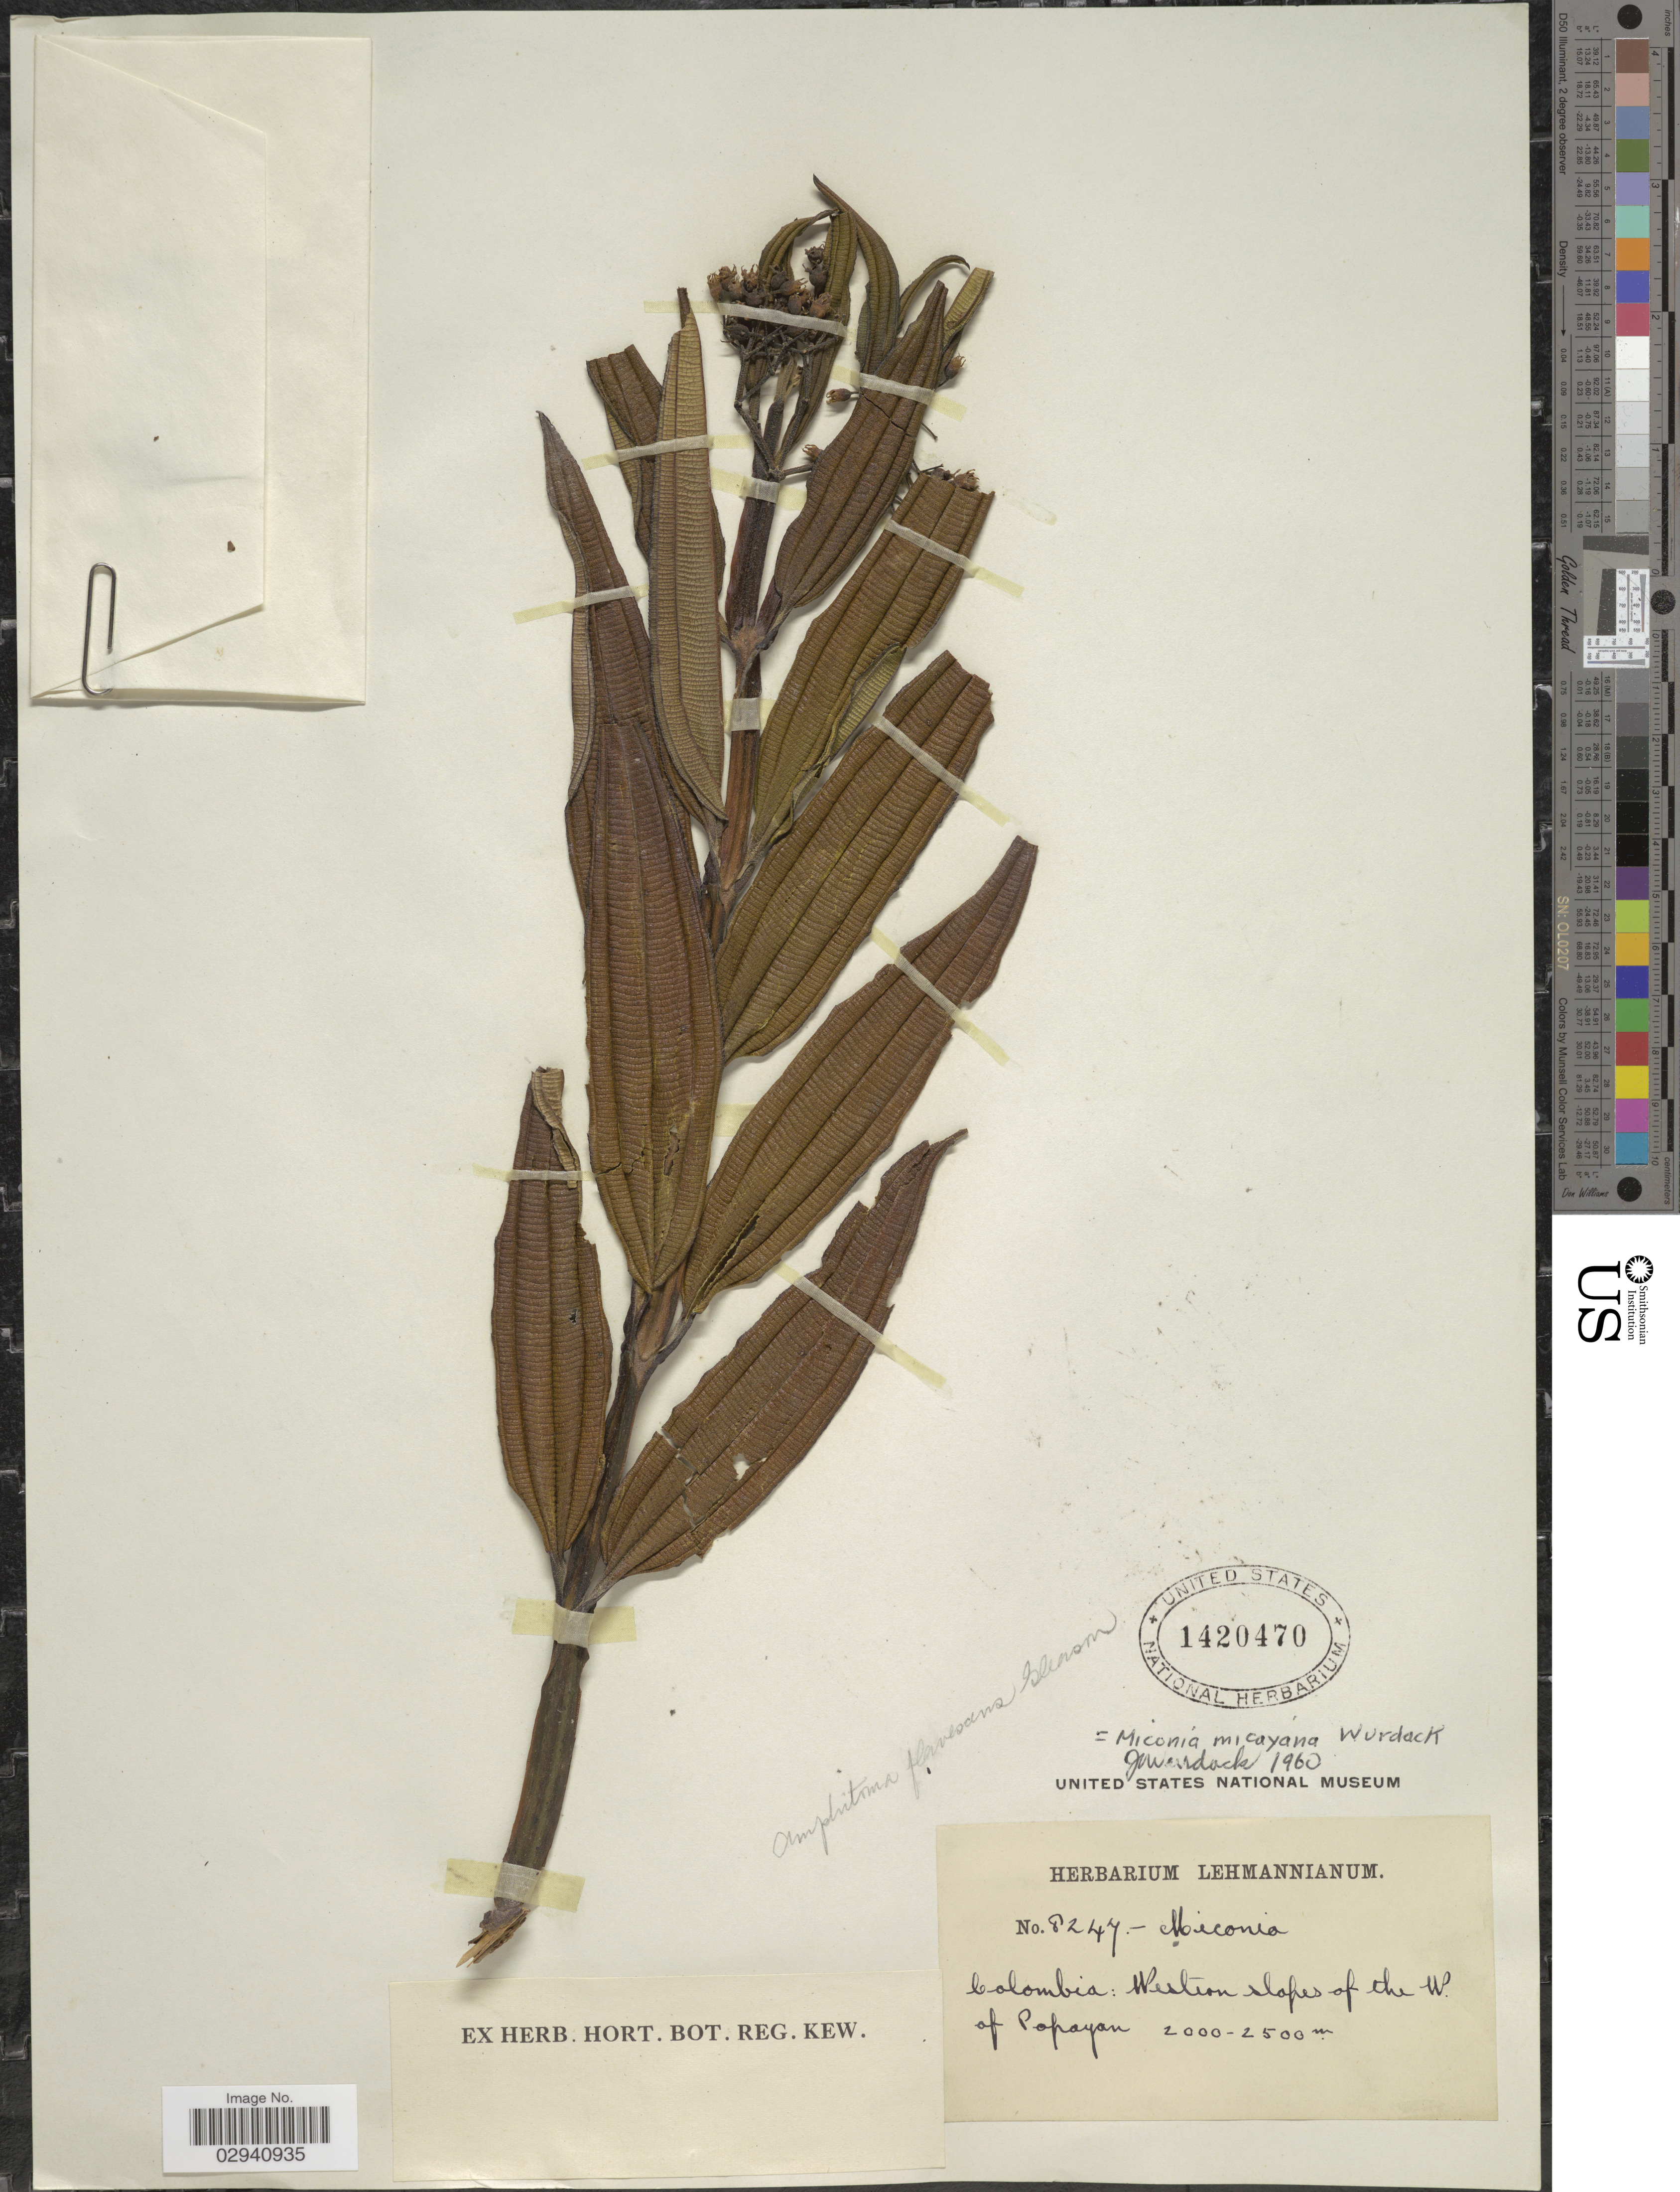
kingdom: Plantae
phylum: Tracheophyta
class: Magnoliopsida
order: Myrtales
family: Melastomataceae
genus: Miconia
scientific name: Miconia micayana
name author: Wurdack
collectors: ex herb. Lehmannianum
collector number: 8247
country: Colombia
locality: Western slopes of the W. of Popayan.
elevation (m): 2000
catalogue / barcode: US 1420470